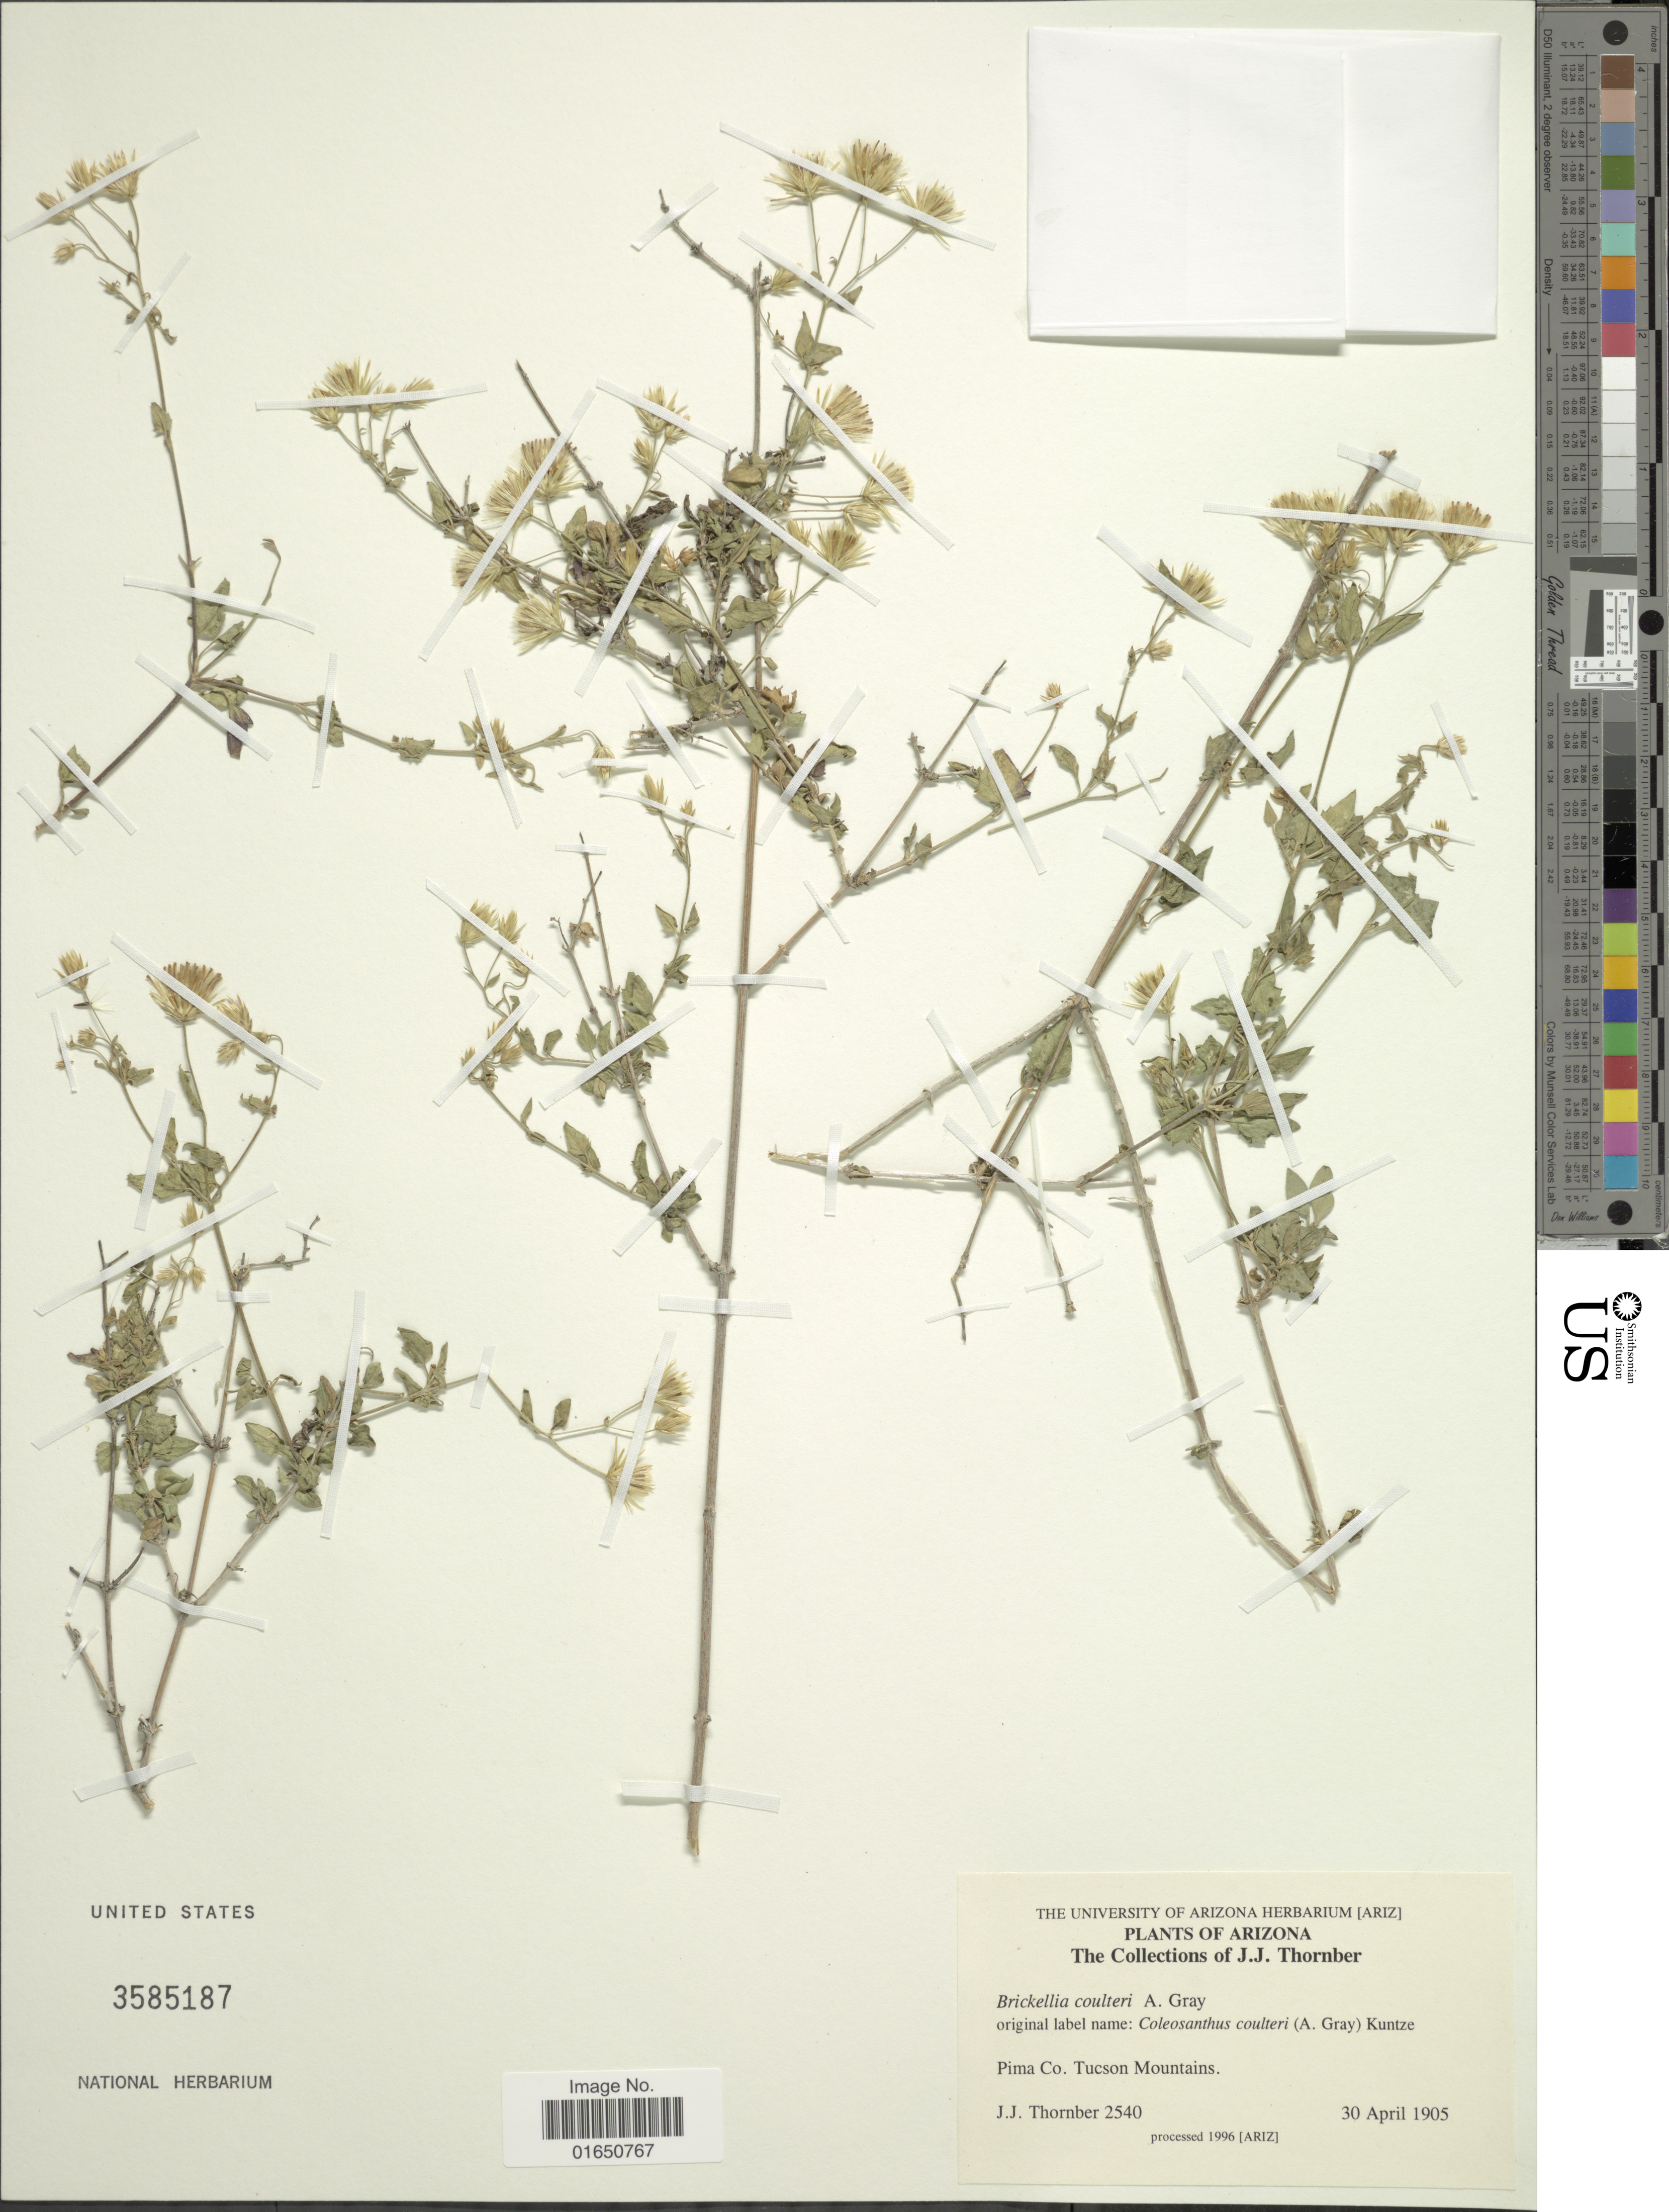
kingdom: Plantae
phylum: Tracheophyta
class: Magnoliopsida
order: Asterales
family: Asteraceae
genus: Brickellia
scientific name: Brickellia coulteri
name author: A. Gray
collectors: J. Thornber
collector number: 2540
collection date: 1905-04-30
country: United States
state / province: Arizona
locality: Pima Co;. Tucson Mountains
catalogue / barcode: US 3585187